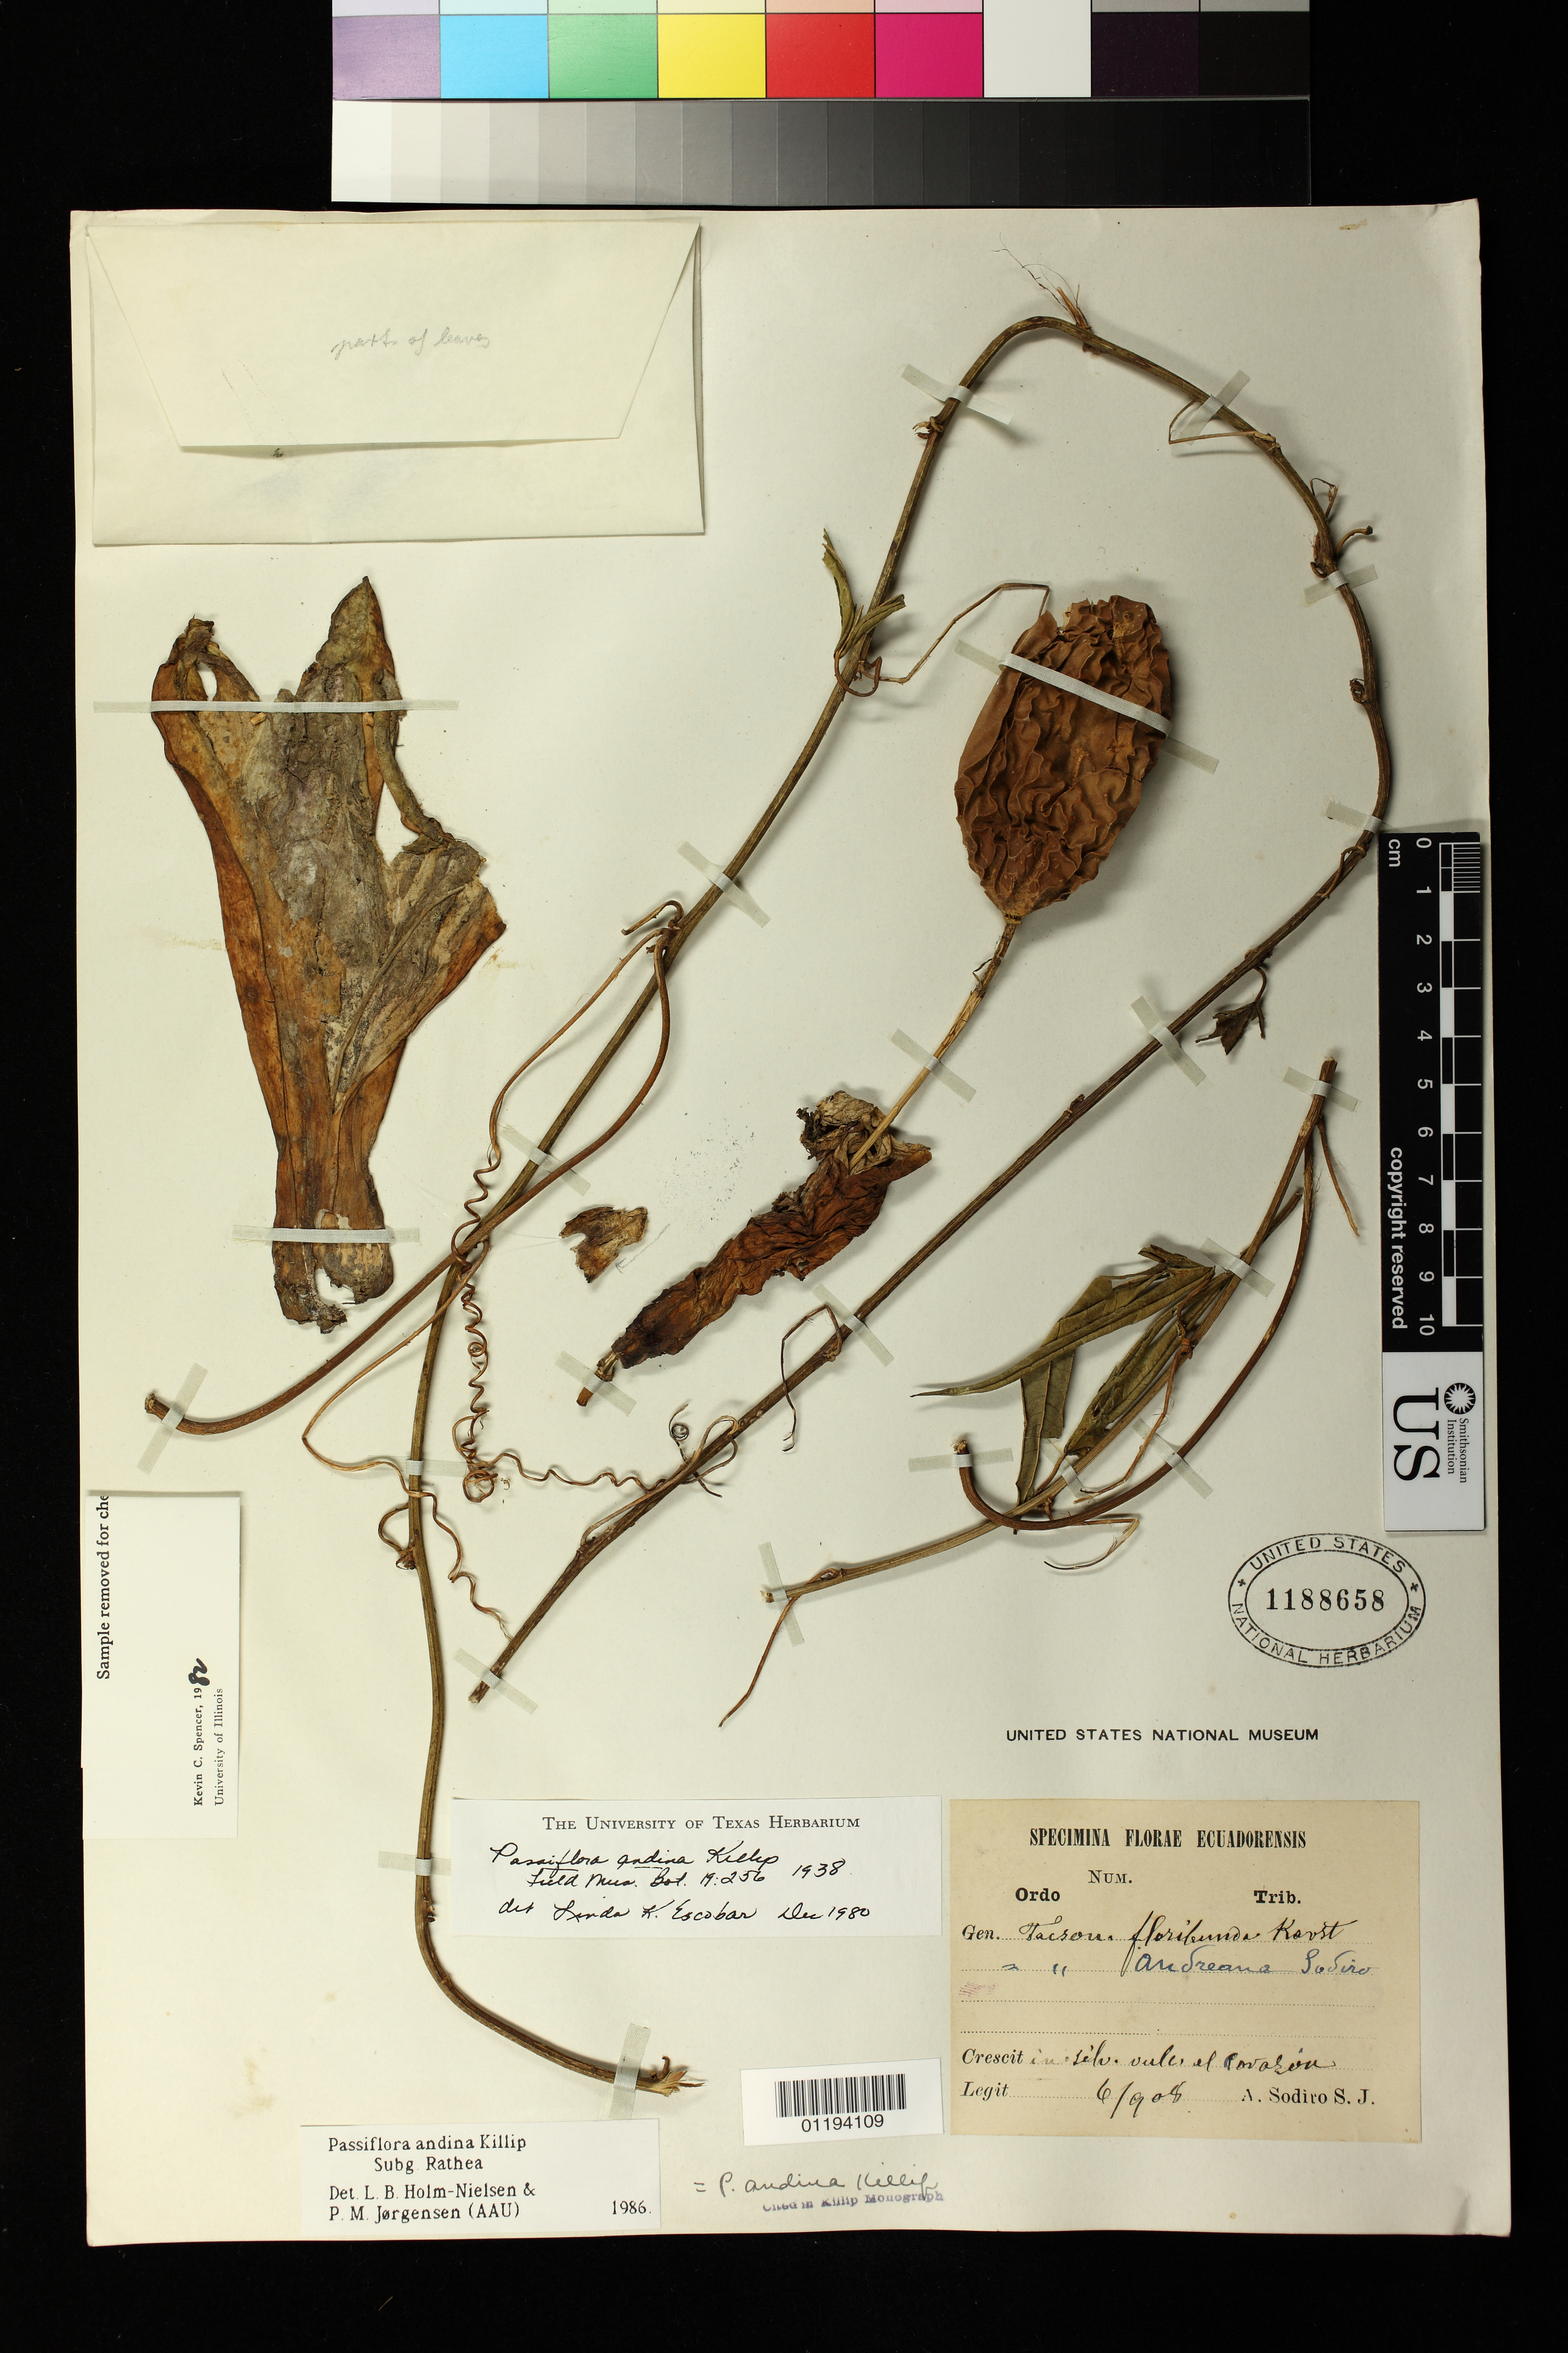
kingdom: Plantae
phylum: Tracheophyta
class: Magnoliopsida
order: Malpighiales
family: Passifloraceae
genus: Passiflora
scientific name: Passiflora andina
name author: Killip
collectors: A. Sodiro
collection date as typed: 1908-06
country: Ecuador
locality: El Corazón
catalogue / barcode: US 1188658